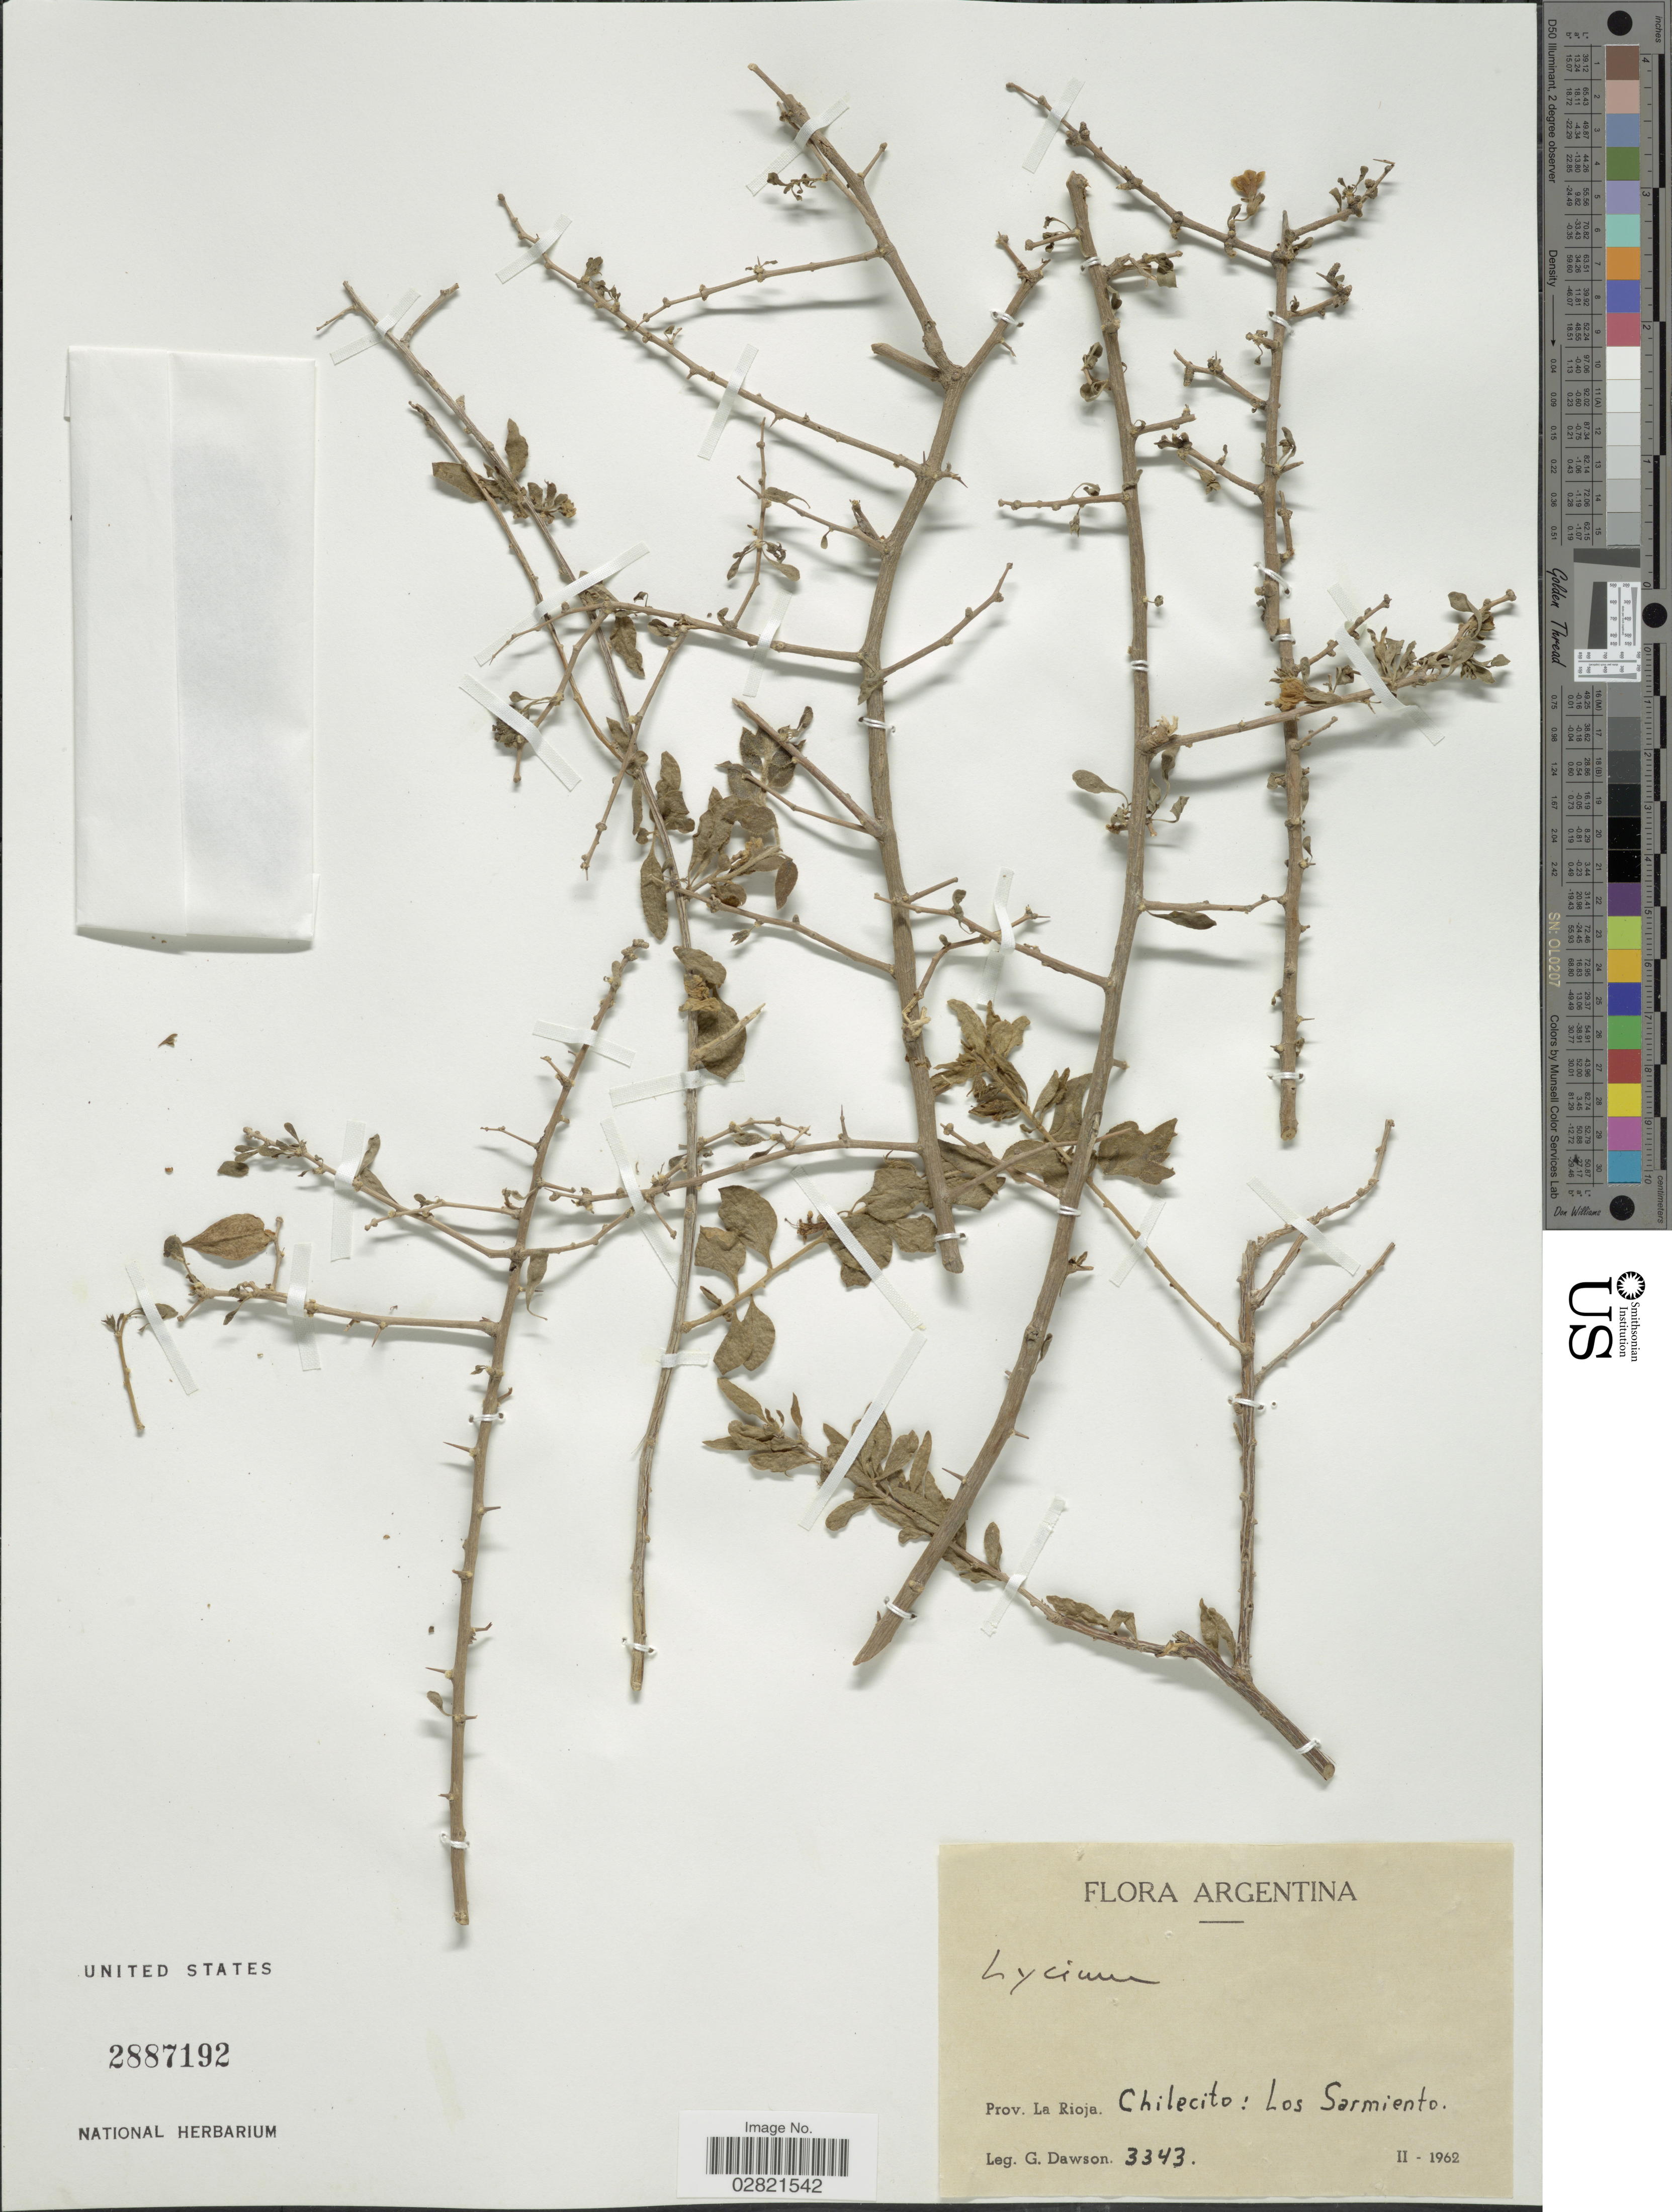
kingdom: Plantae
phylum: Tracheophyta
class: Magnoliopsida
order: Solanales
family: Solanaceae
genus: Lycium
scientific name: Lycium sp.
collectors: G. Dawson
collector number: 3343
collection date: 1962-02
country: Argentina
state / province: La Rioja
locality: Prov. La Rioja. Chilecito: Los Sarmiento.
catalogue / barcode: US 2887192